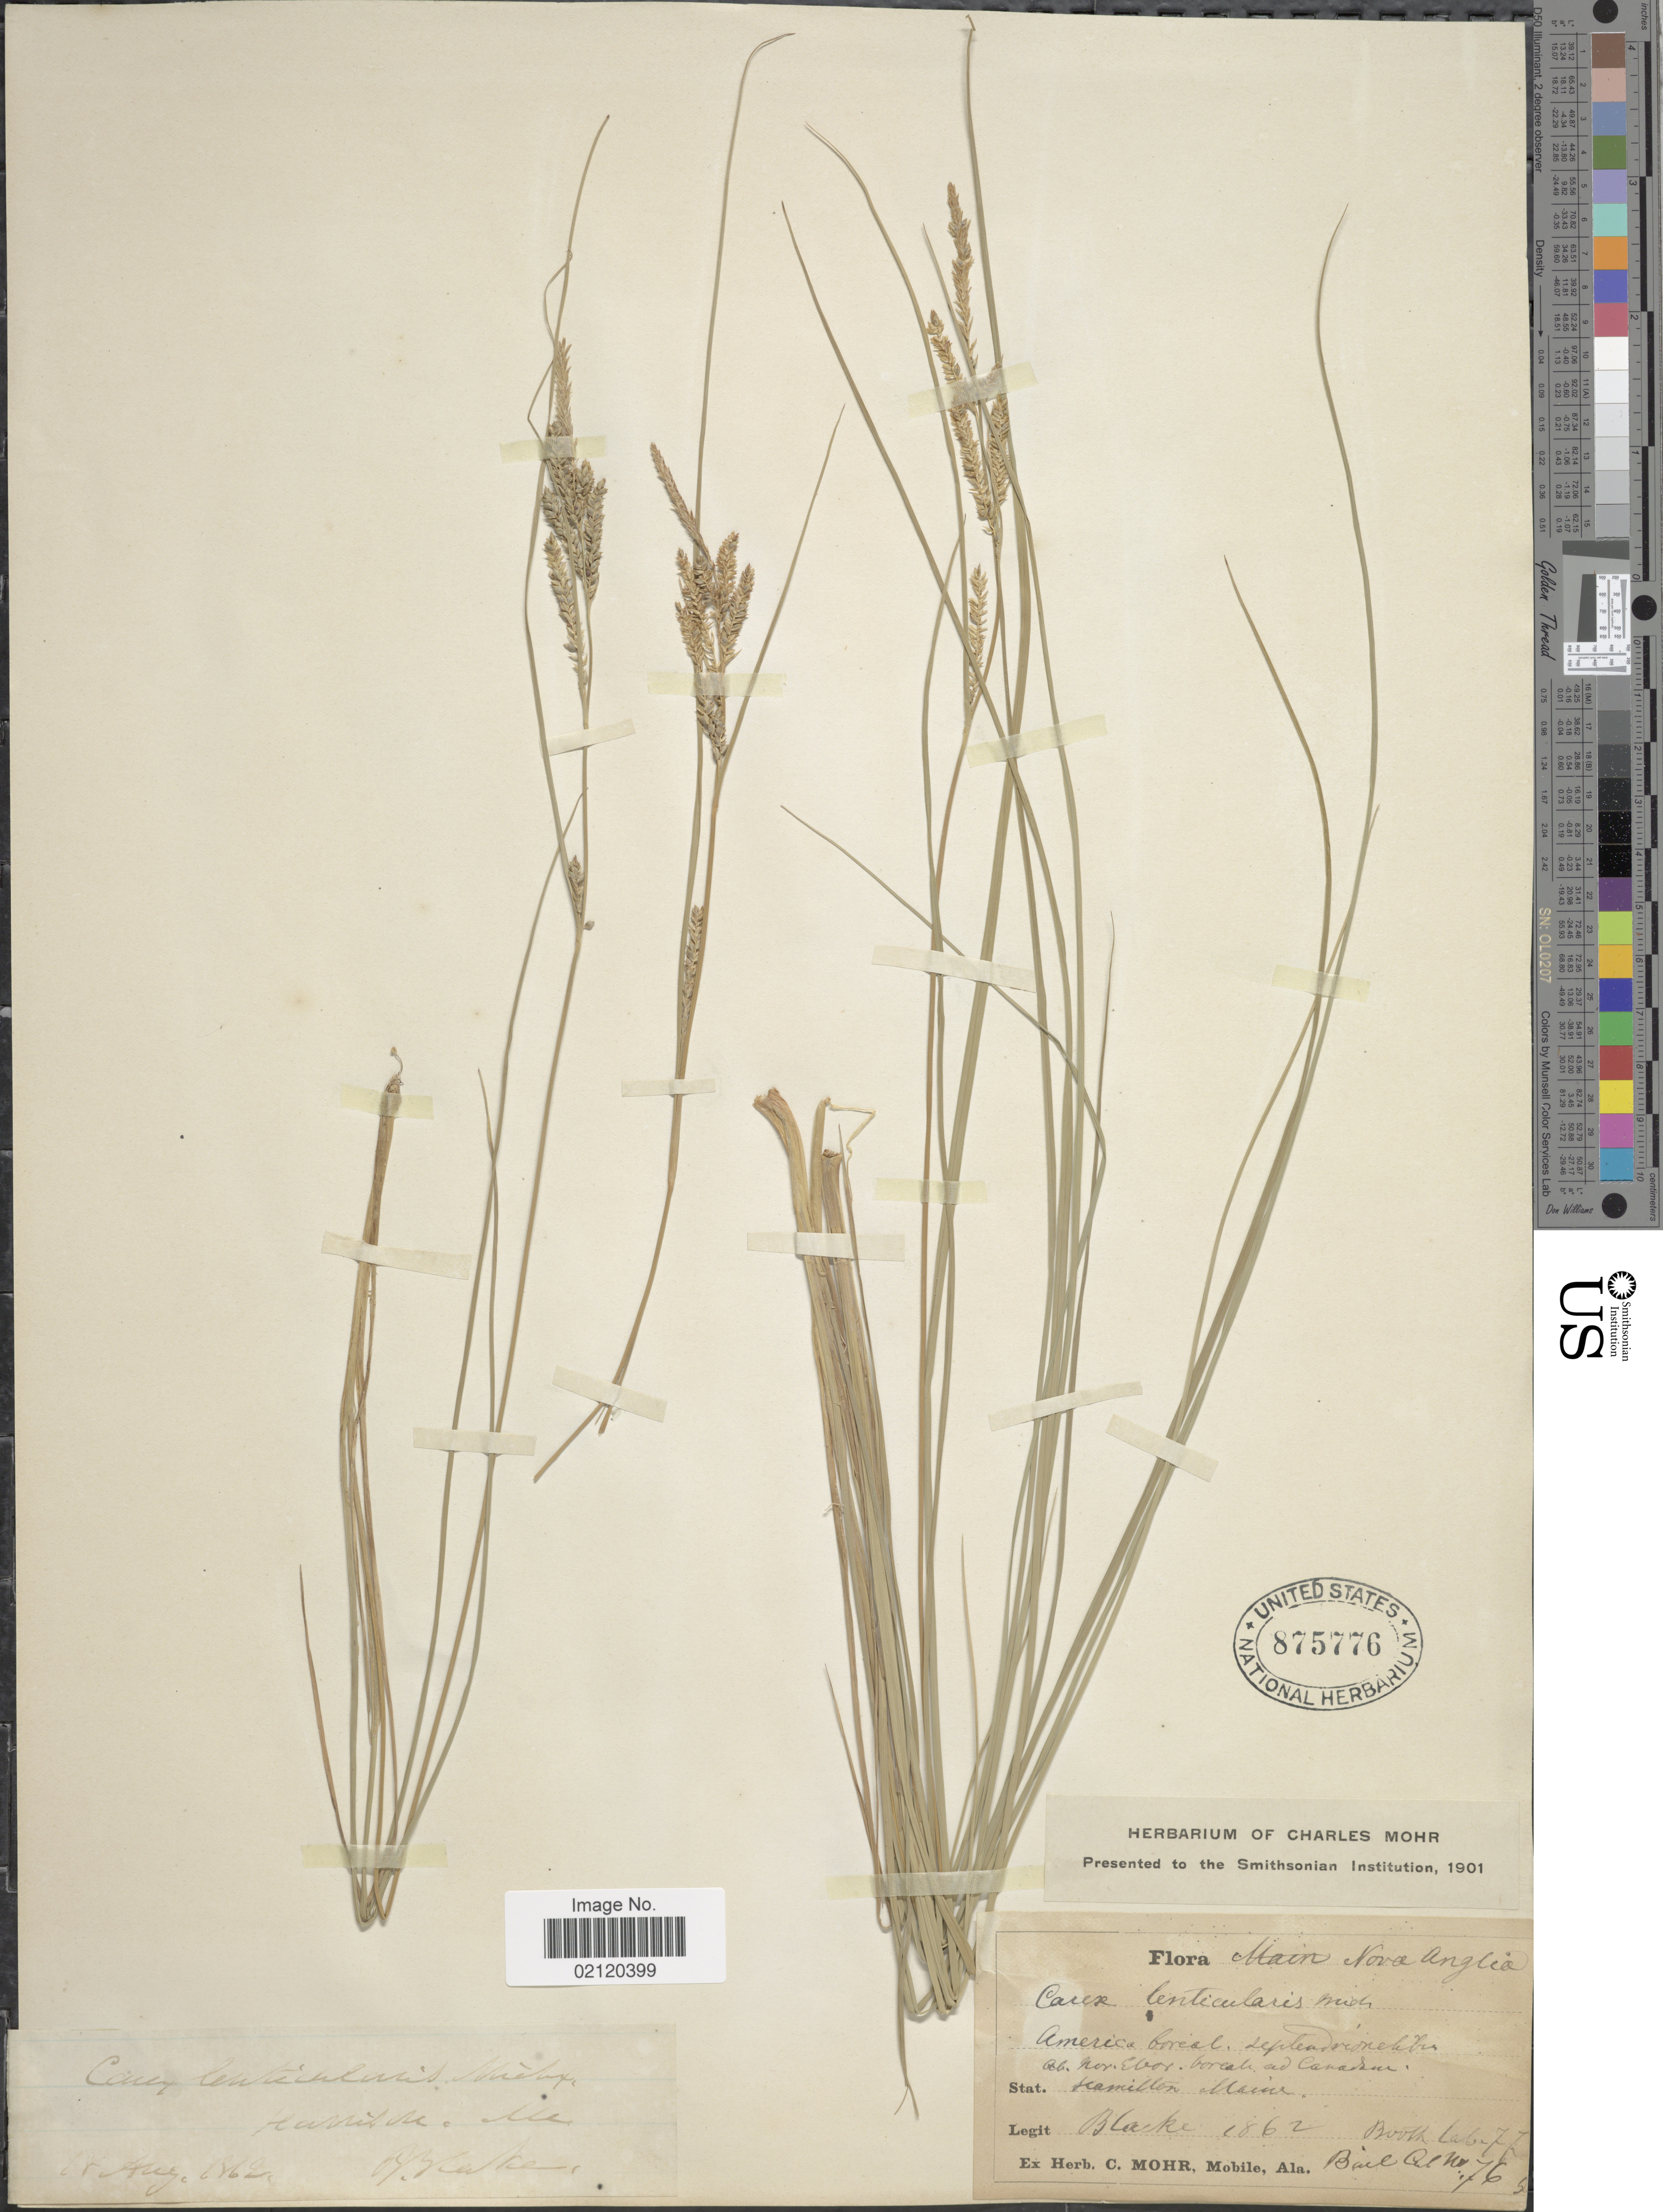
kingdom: Plantae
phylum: Tracheophyta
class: Liliopsida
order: Poales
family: Cyperaceae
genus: Carex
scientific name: Carex lenticularis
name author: Michx.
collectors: -- Blacke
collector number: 76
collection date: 1862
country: United States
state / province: Maine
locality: Hamilton, Booth lab 77 [unsure placement]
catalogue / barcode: US 875776